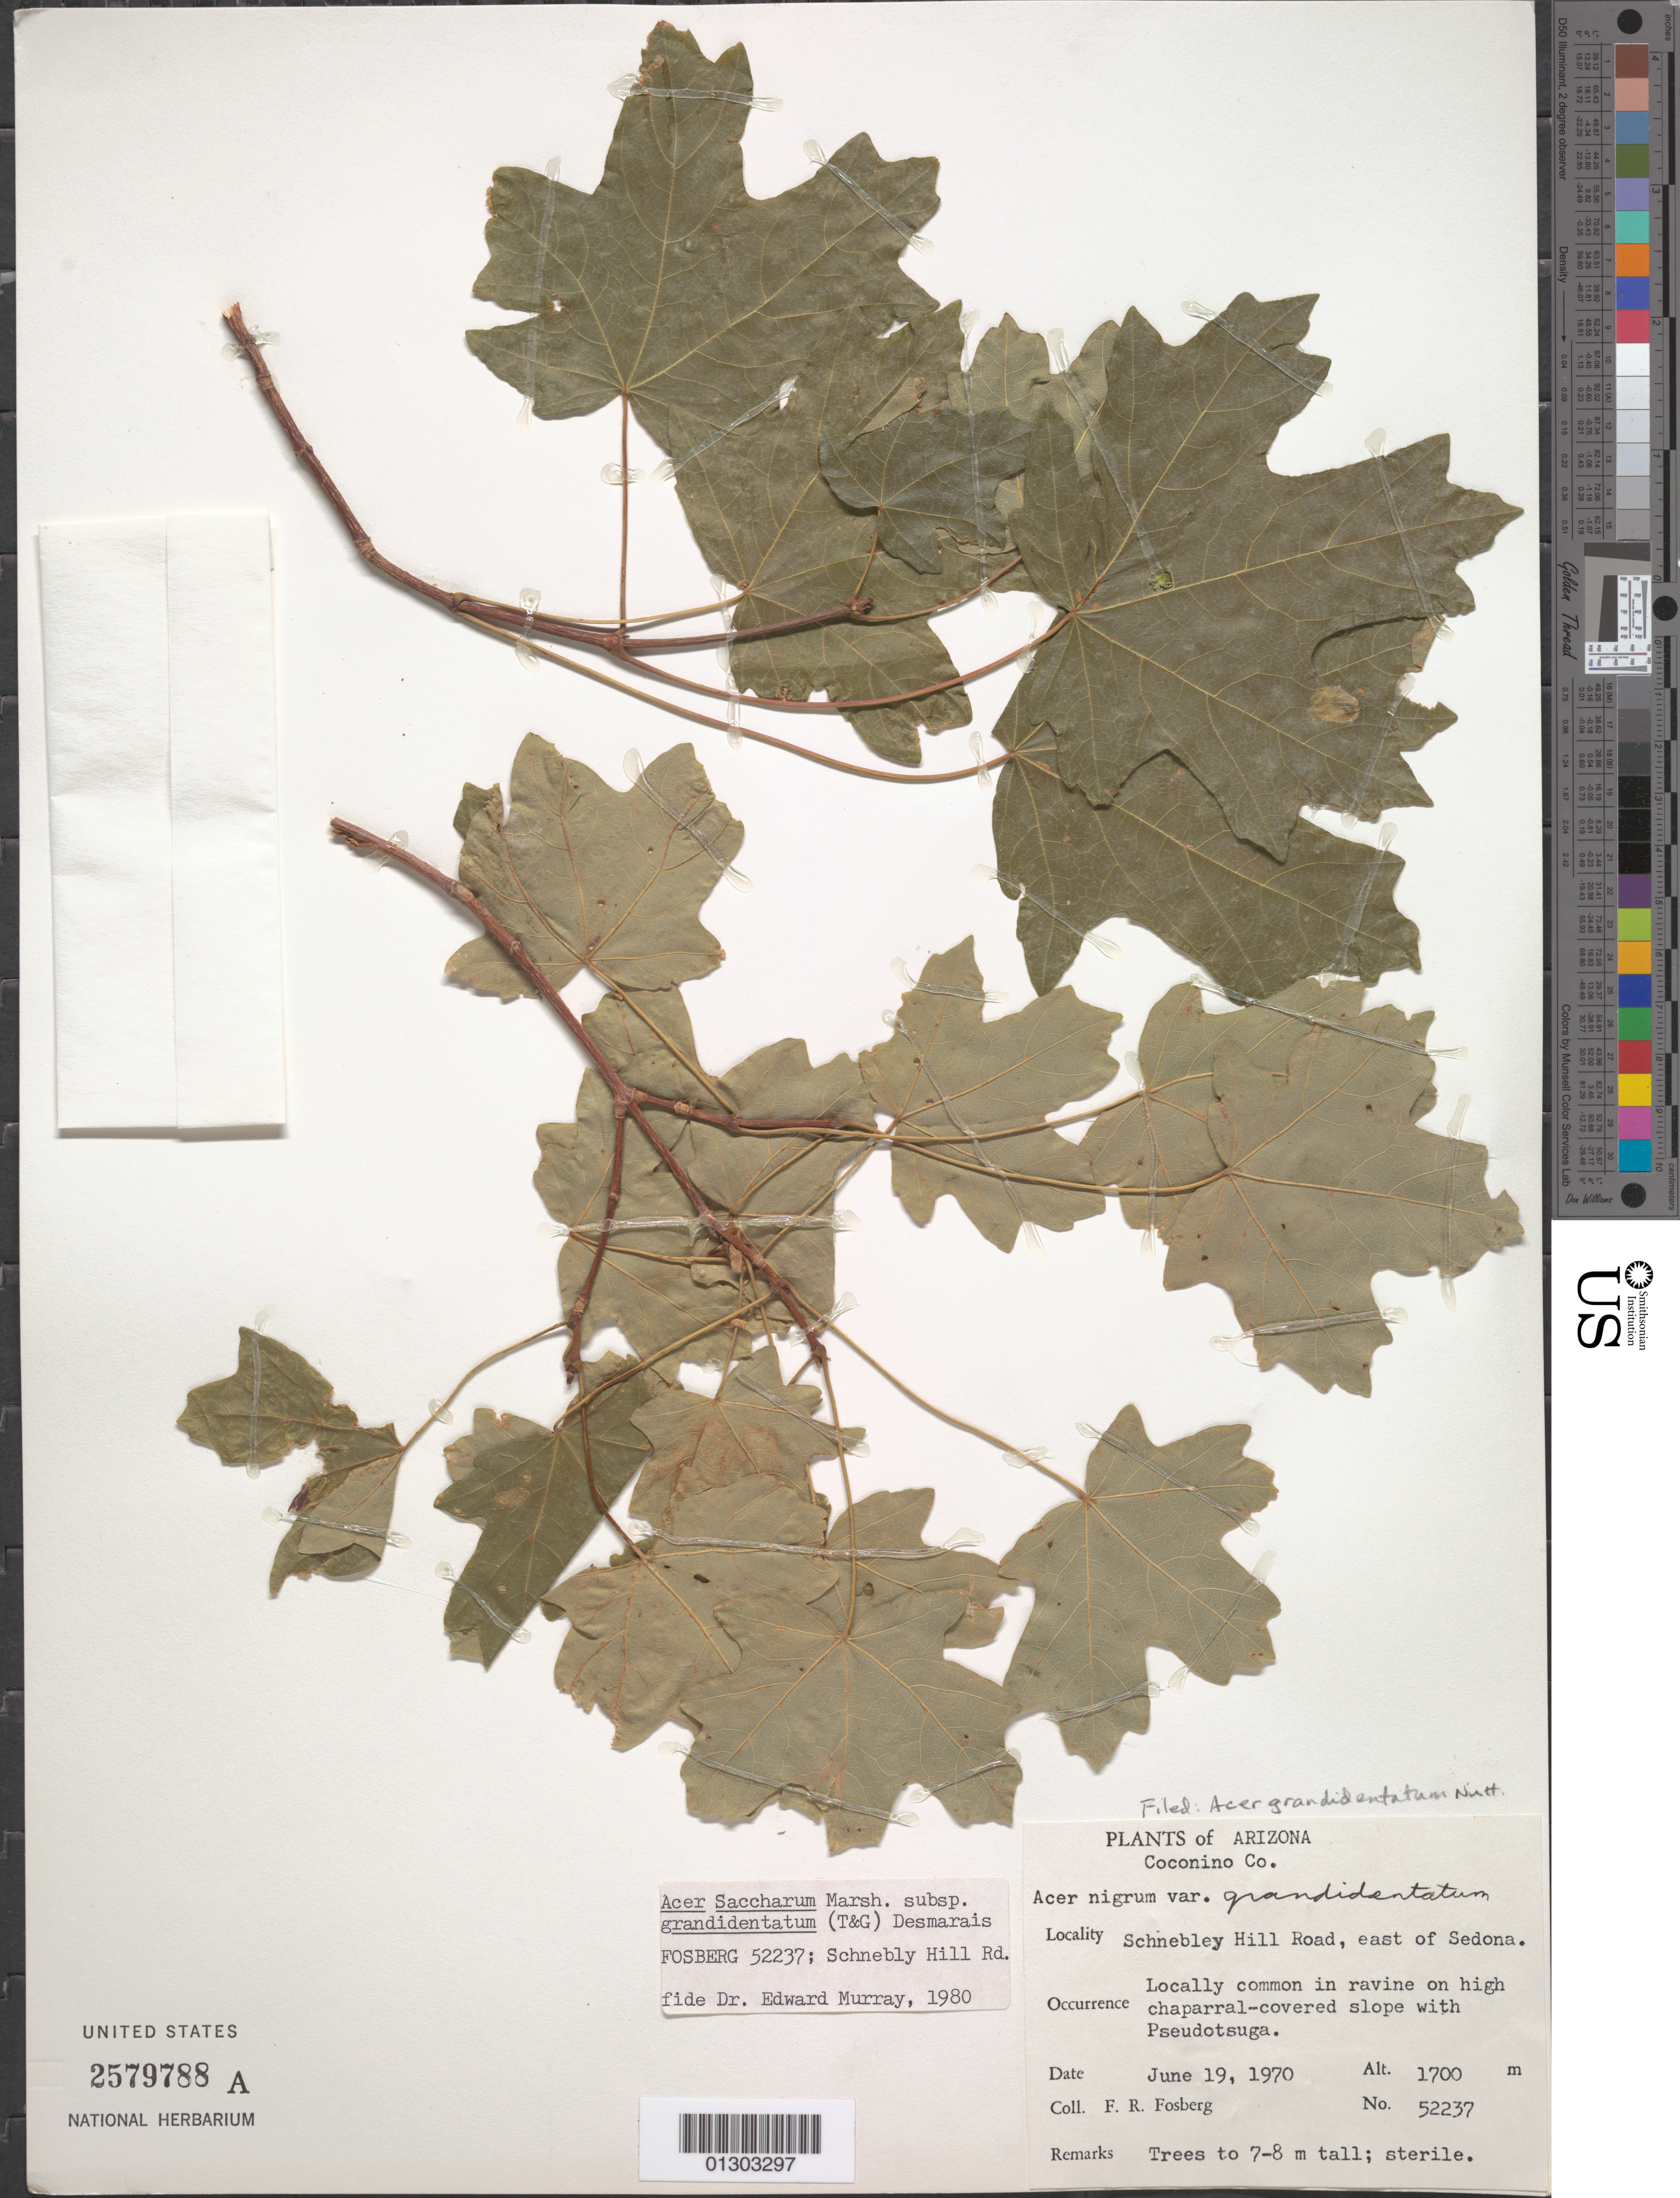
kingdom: Plantae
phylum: Tracheophyta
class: Magnoliopsida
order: Sapindales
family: Sapindaceae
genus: Acer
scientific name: Acer grandidentatum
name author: Nutt.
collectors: F. R. Fosberg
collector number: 52237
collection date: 1970-06-19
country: United States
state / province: Arizona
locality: Schnebley Hill Road. E of Sedona.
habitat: Locally common in ravine on high chaparral-covered slope with Pseudotsuga.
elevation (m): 1700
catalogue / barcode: US 2579788A